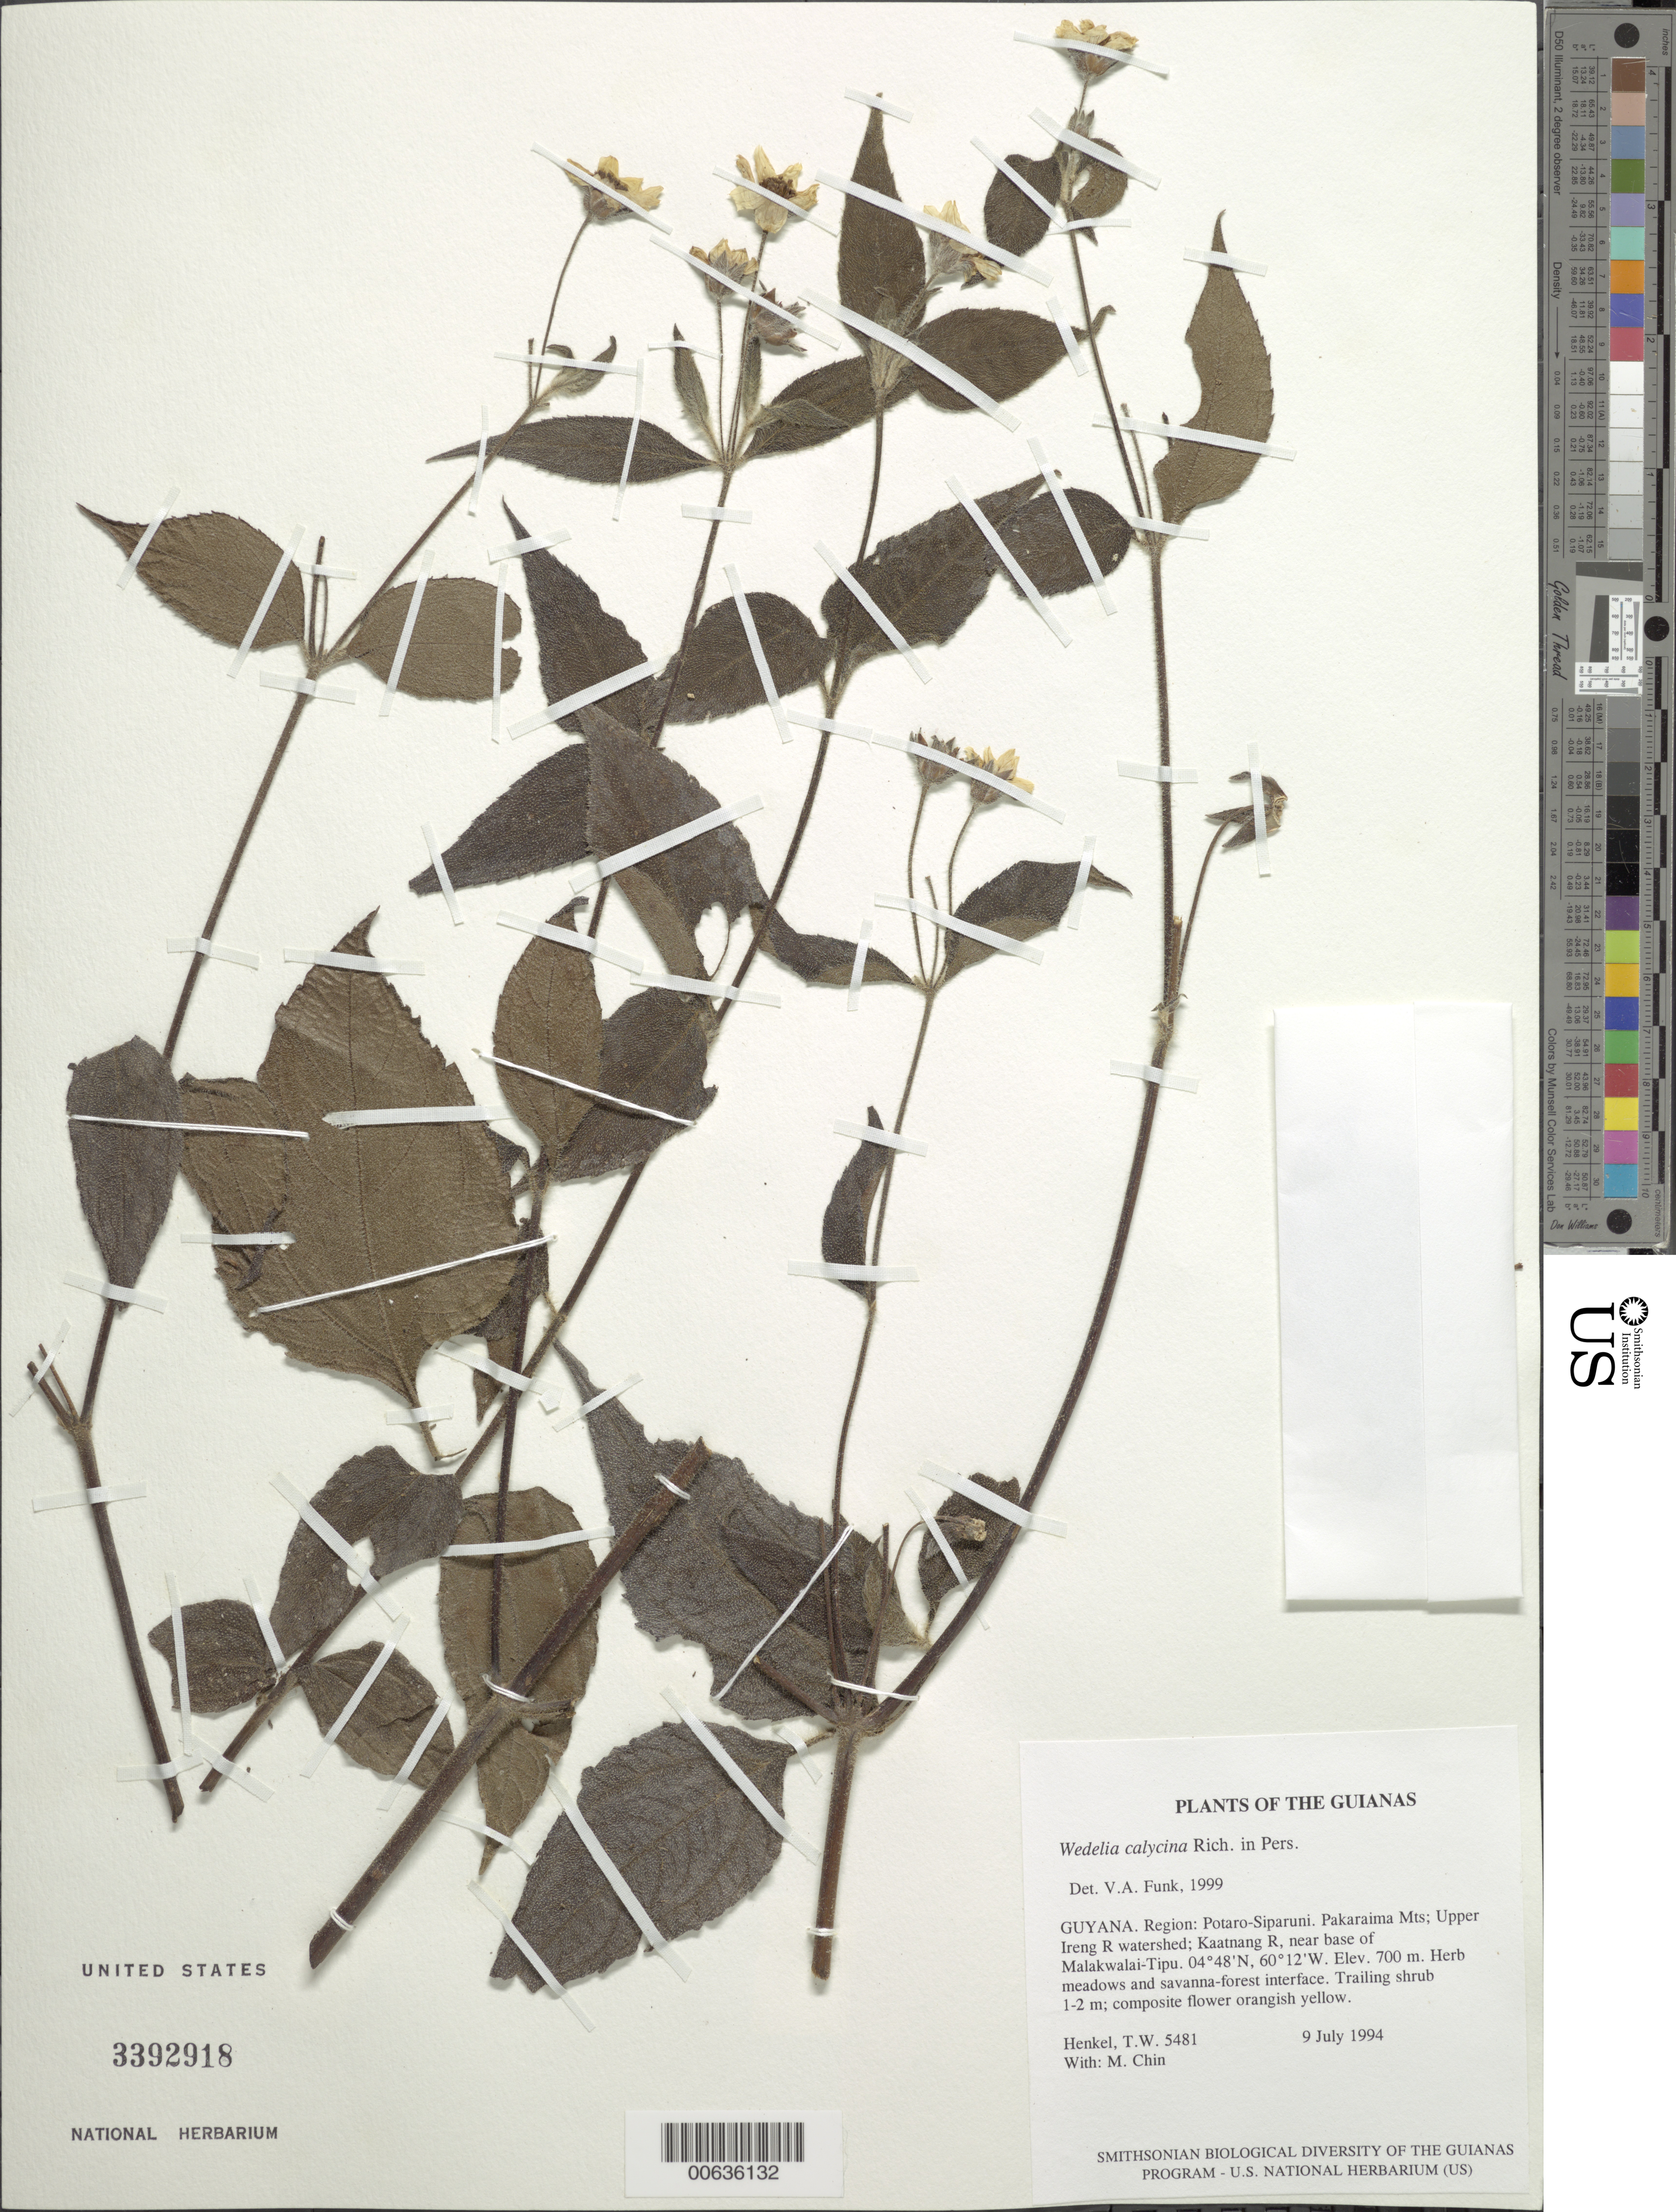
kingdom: Plantae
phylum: Tracheophyta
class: Magnoliopsida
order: Asterales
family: Asteraceae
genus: Wedelia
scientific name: Wedelia calycina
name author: Rich.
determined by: Funk, Vicki A., (BOT), Smithsonian Institution - National Museum of Natural History (UNITED STATES)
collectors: T. Henkel & M. Chin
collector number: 5481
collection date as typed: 9 July 1994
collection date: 1994-07-09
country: Guyana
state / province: Potaro-Siparuni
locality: Pakaraima Mts; Upper Ireng R watershed; Kaatnang R, near base of Malakwalai-Tipu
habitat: Herb meadows and savanna-forest interface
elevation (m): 700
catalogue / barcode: US 3392918